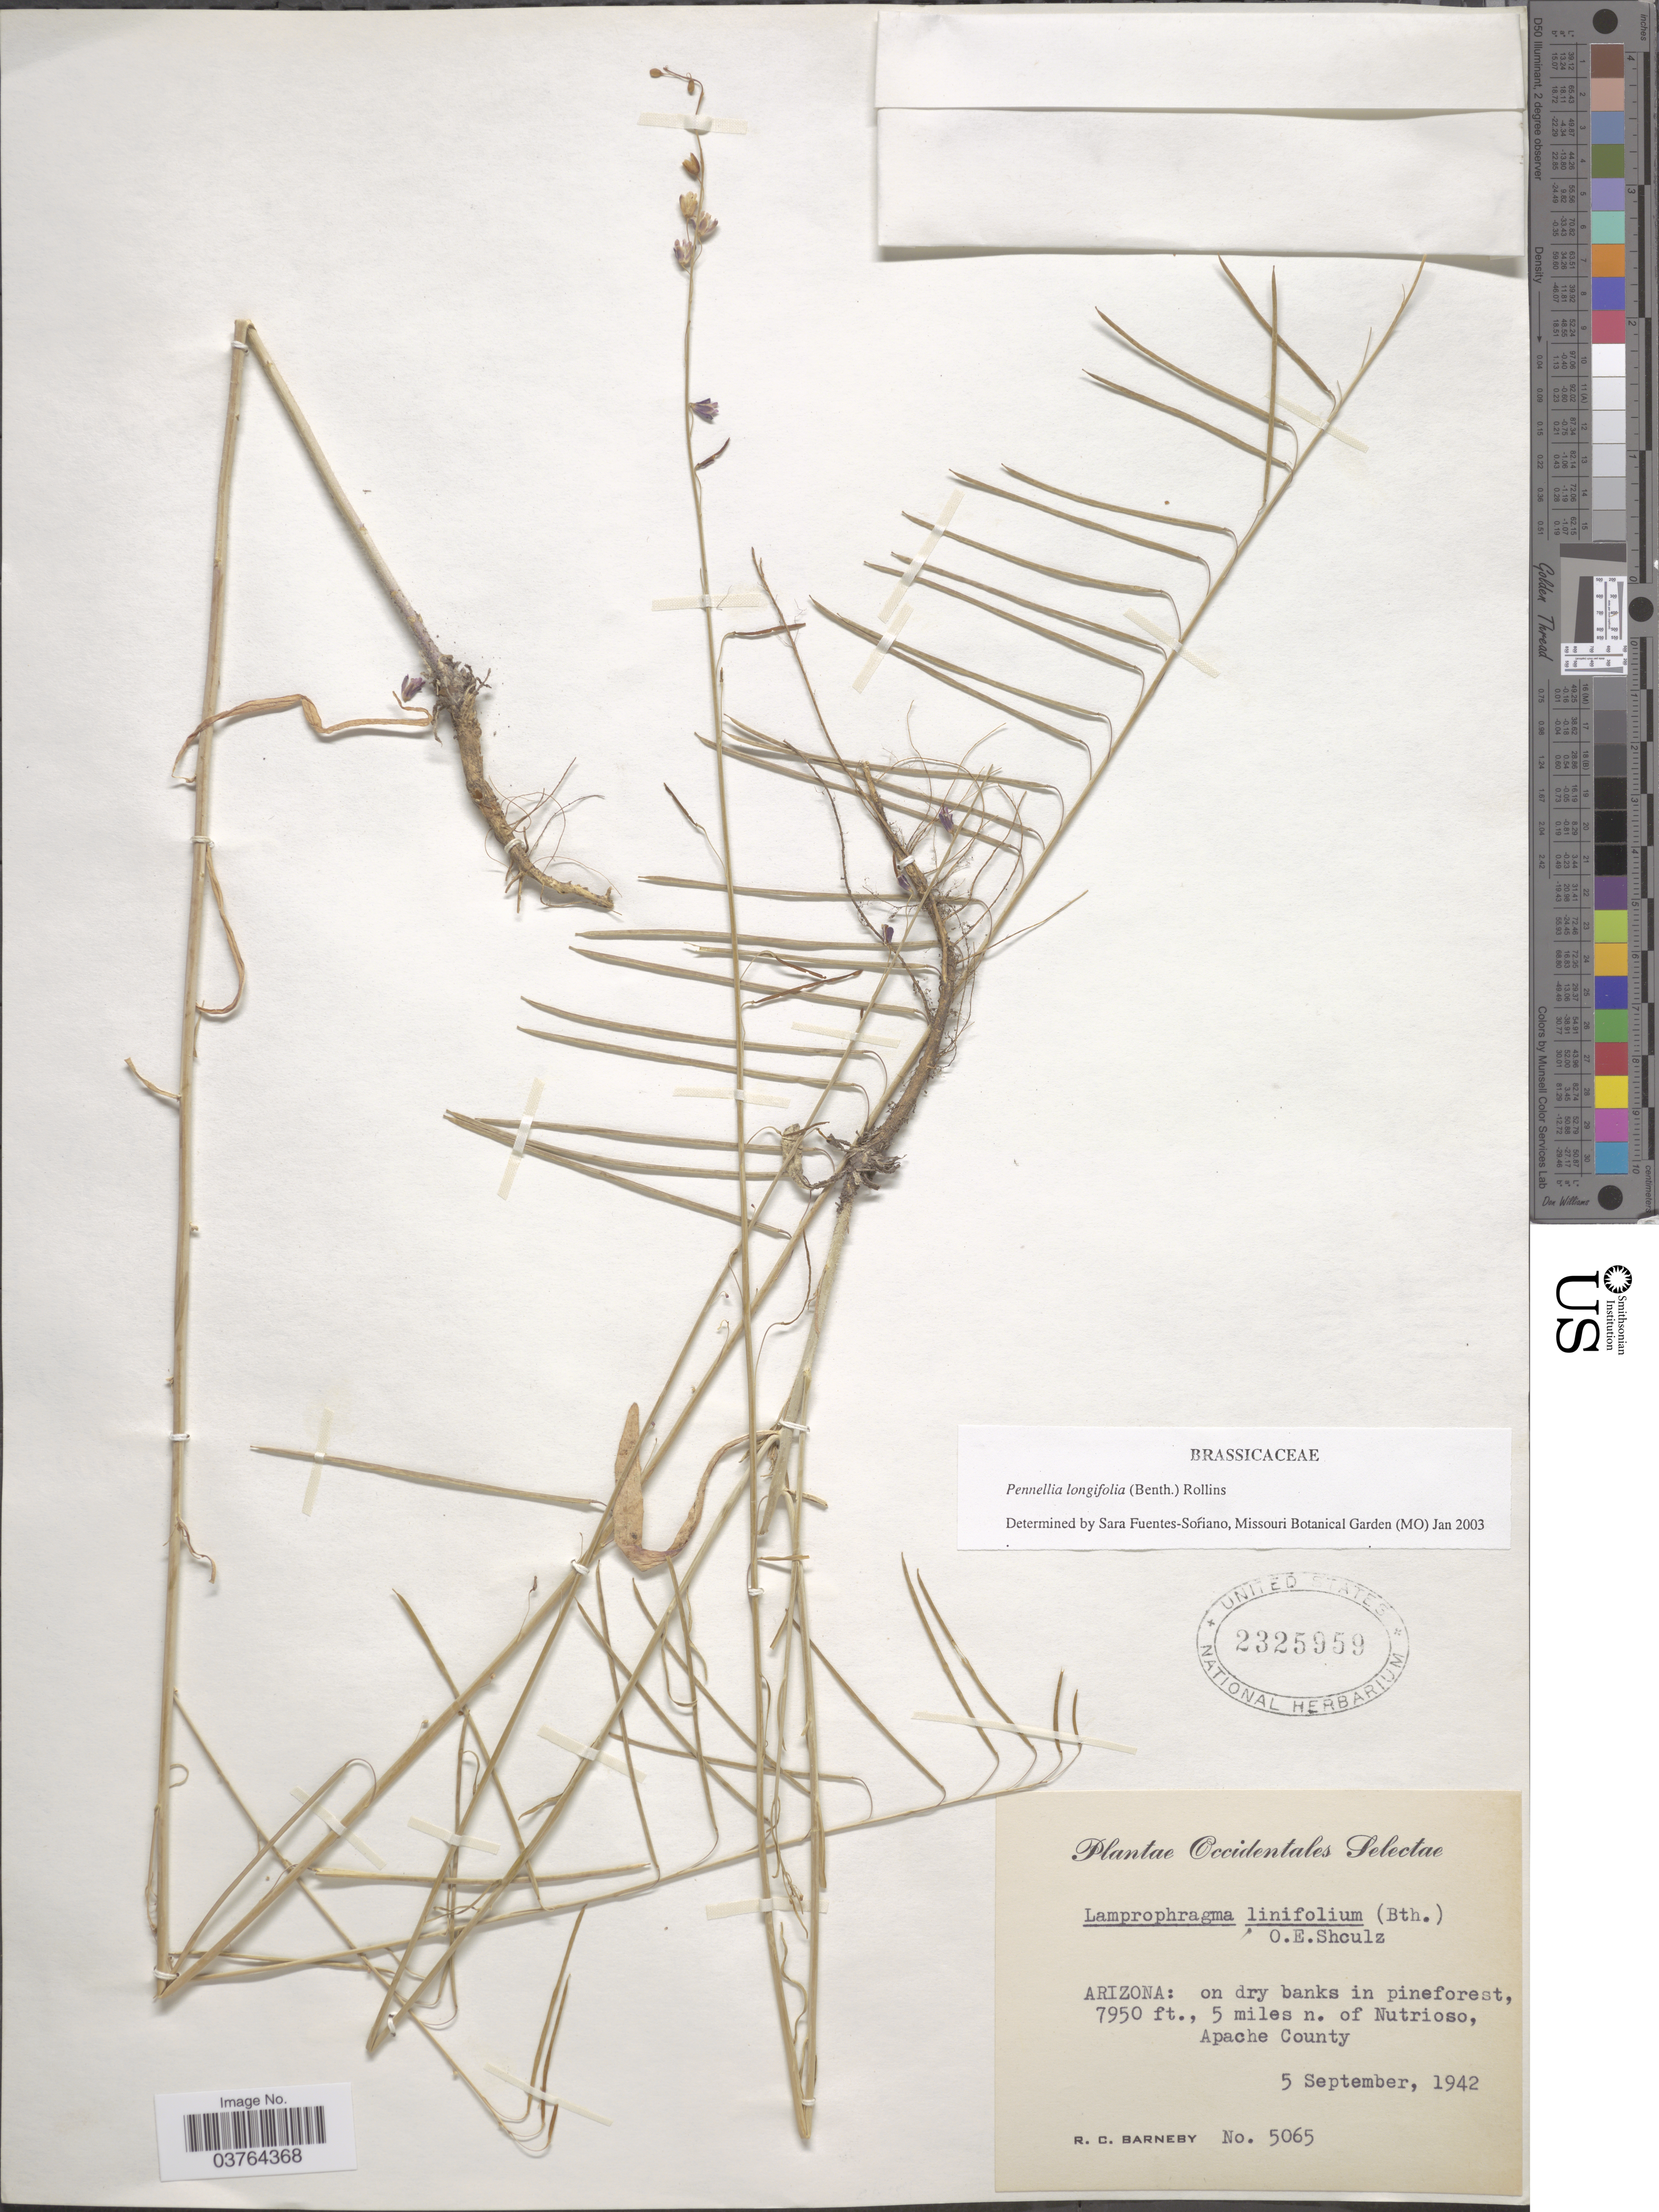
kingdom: Plantae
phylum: Tracheophyta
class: Magnoliopsida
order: Brassicales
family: Brassicaceae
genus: Pennellia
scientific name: Pennellia longifolia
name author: (Benth.) Rollins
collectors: R. C. Barneby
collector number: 5065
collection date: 1942-09-05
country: United States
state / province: Arizona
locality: Occidentales Selectae. On dry banks in pineforest, 5 miles n. of Nutrioso, Apache County.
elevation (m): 2423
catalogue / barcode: US 2325959